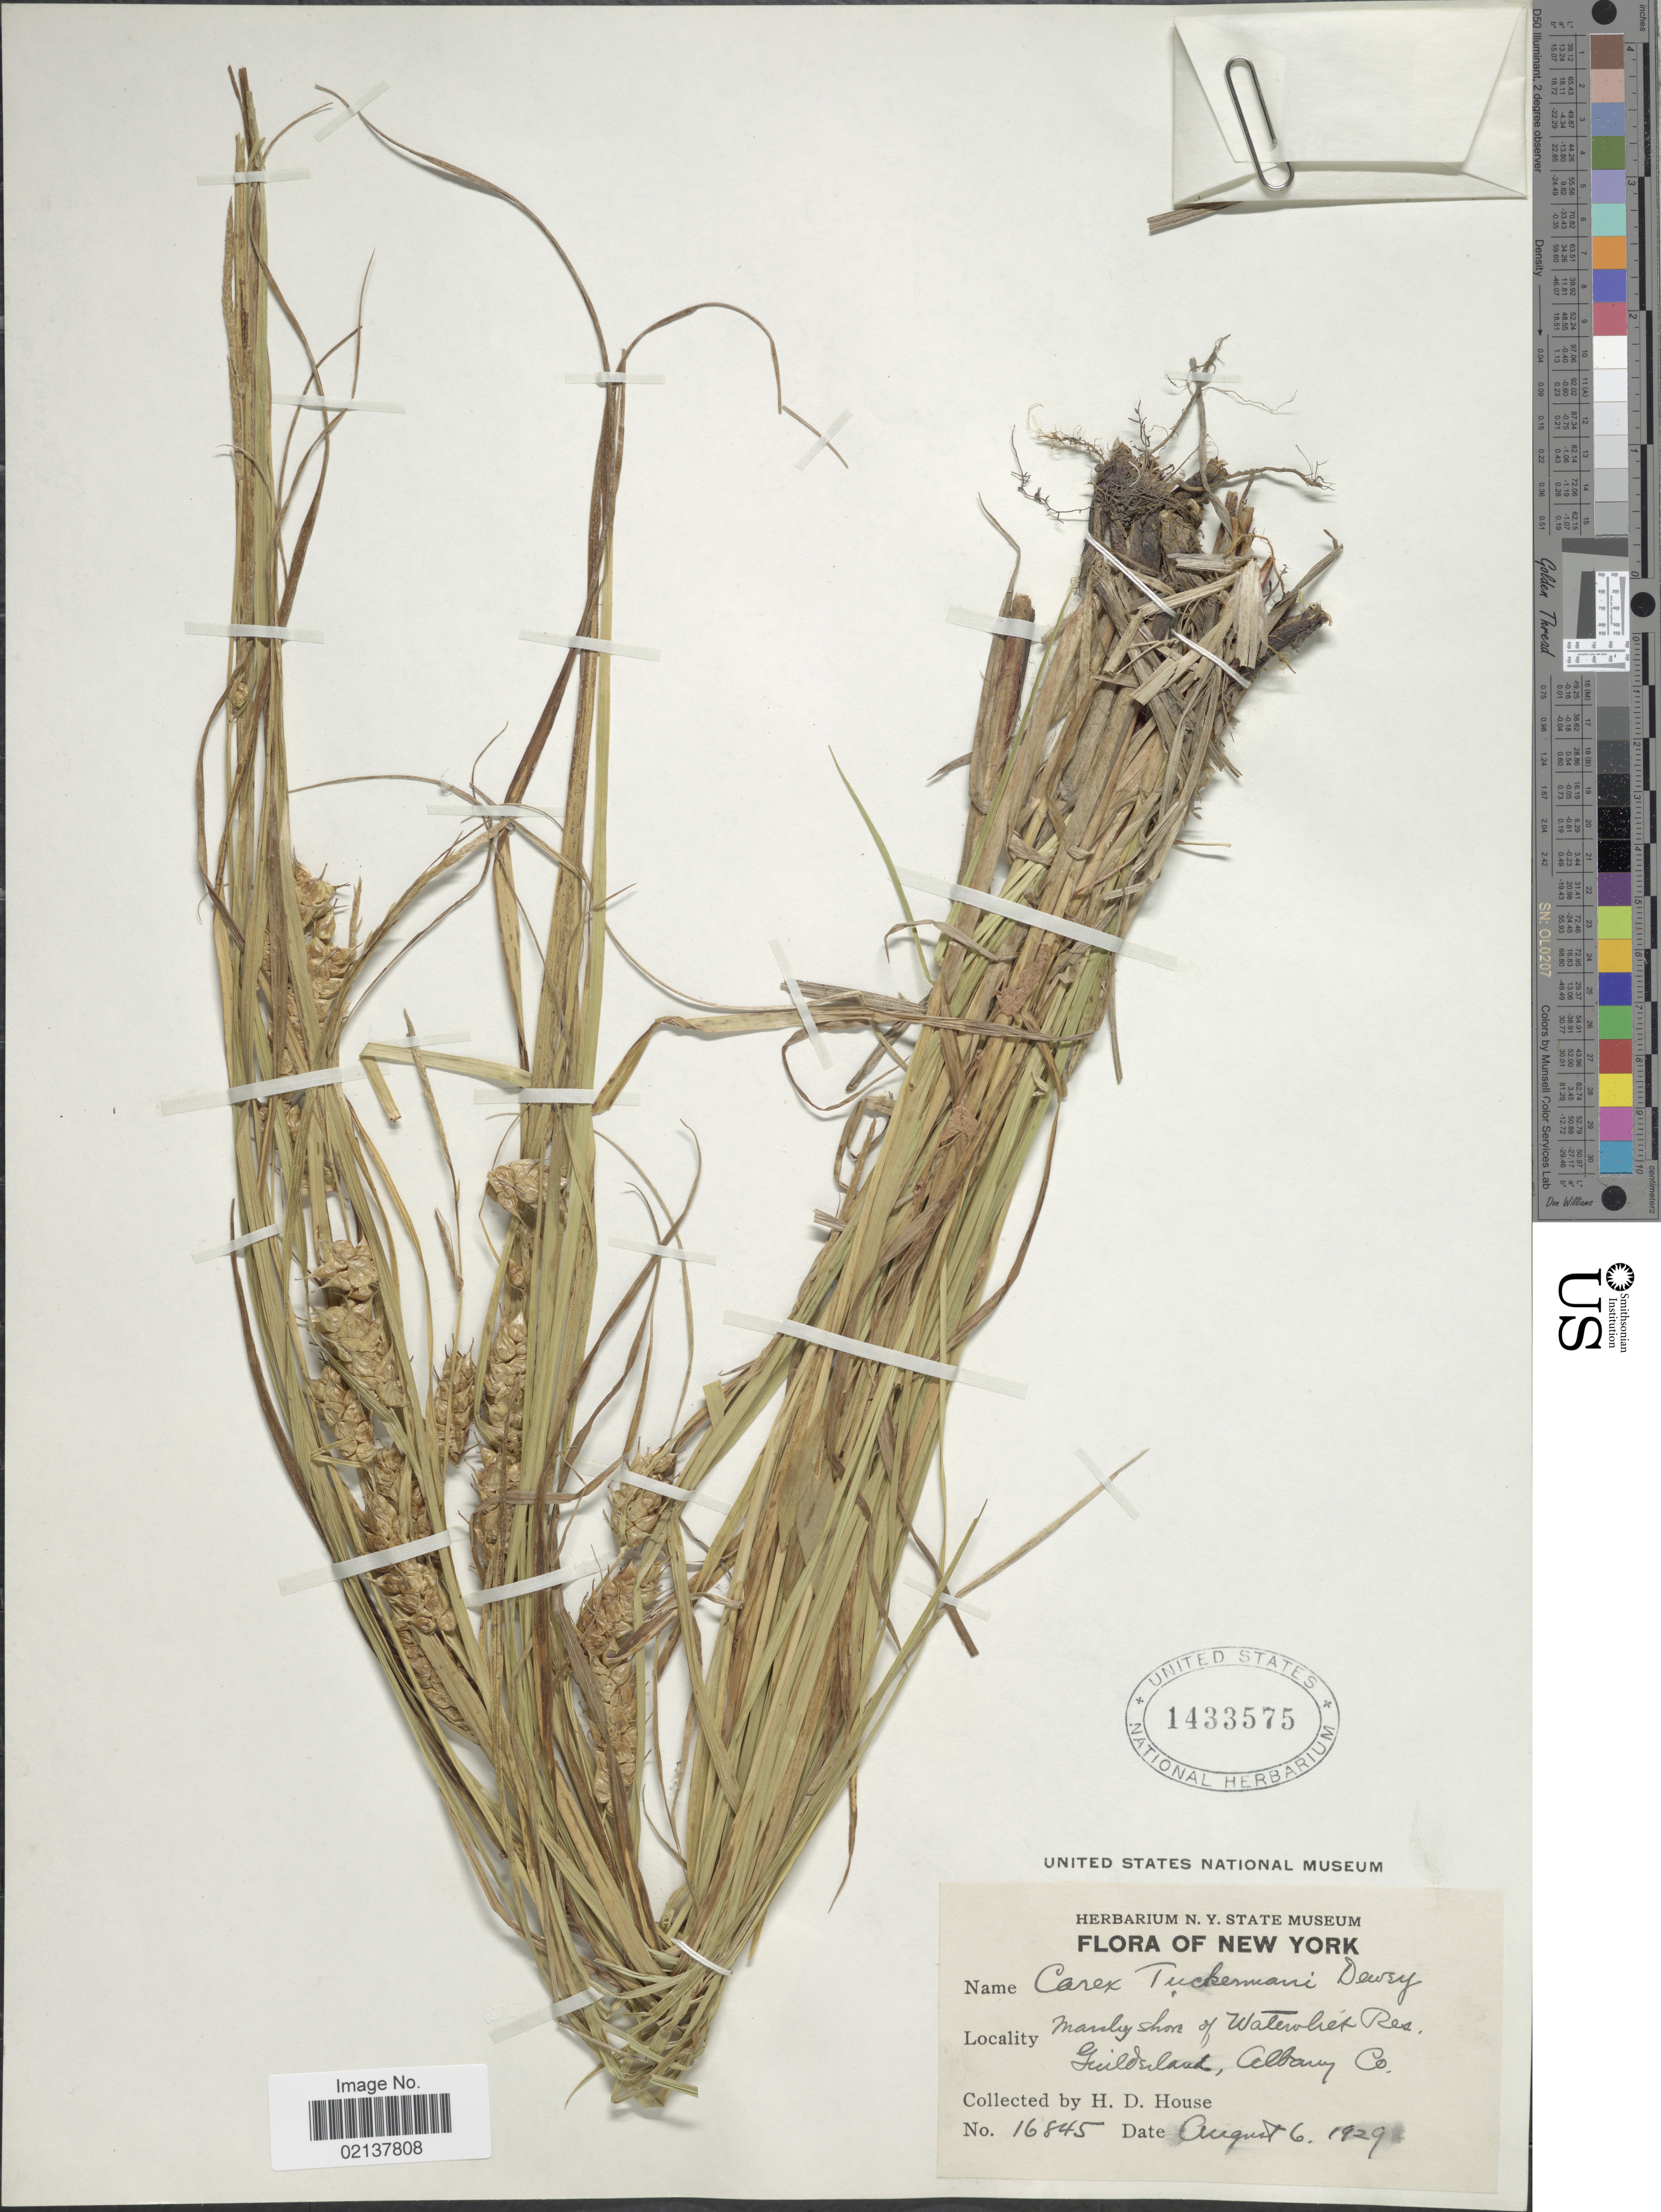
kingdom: Plantae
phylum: Tracheophyta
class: Liliopsida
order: Poales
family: Cyperaceae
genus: Carex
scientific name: Carex tuckermanii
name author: Boott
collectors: H. D. House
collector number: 16845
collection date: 1929-08-06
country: United States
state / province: New York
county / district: Albany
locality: Marshy shore of Watervliet Res. Guilderland, Albany Co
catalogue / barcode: US 1433575